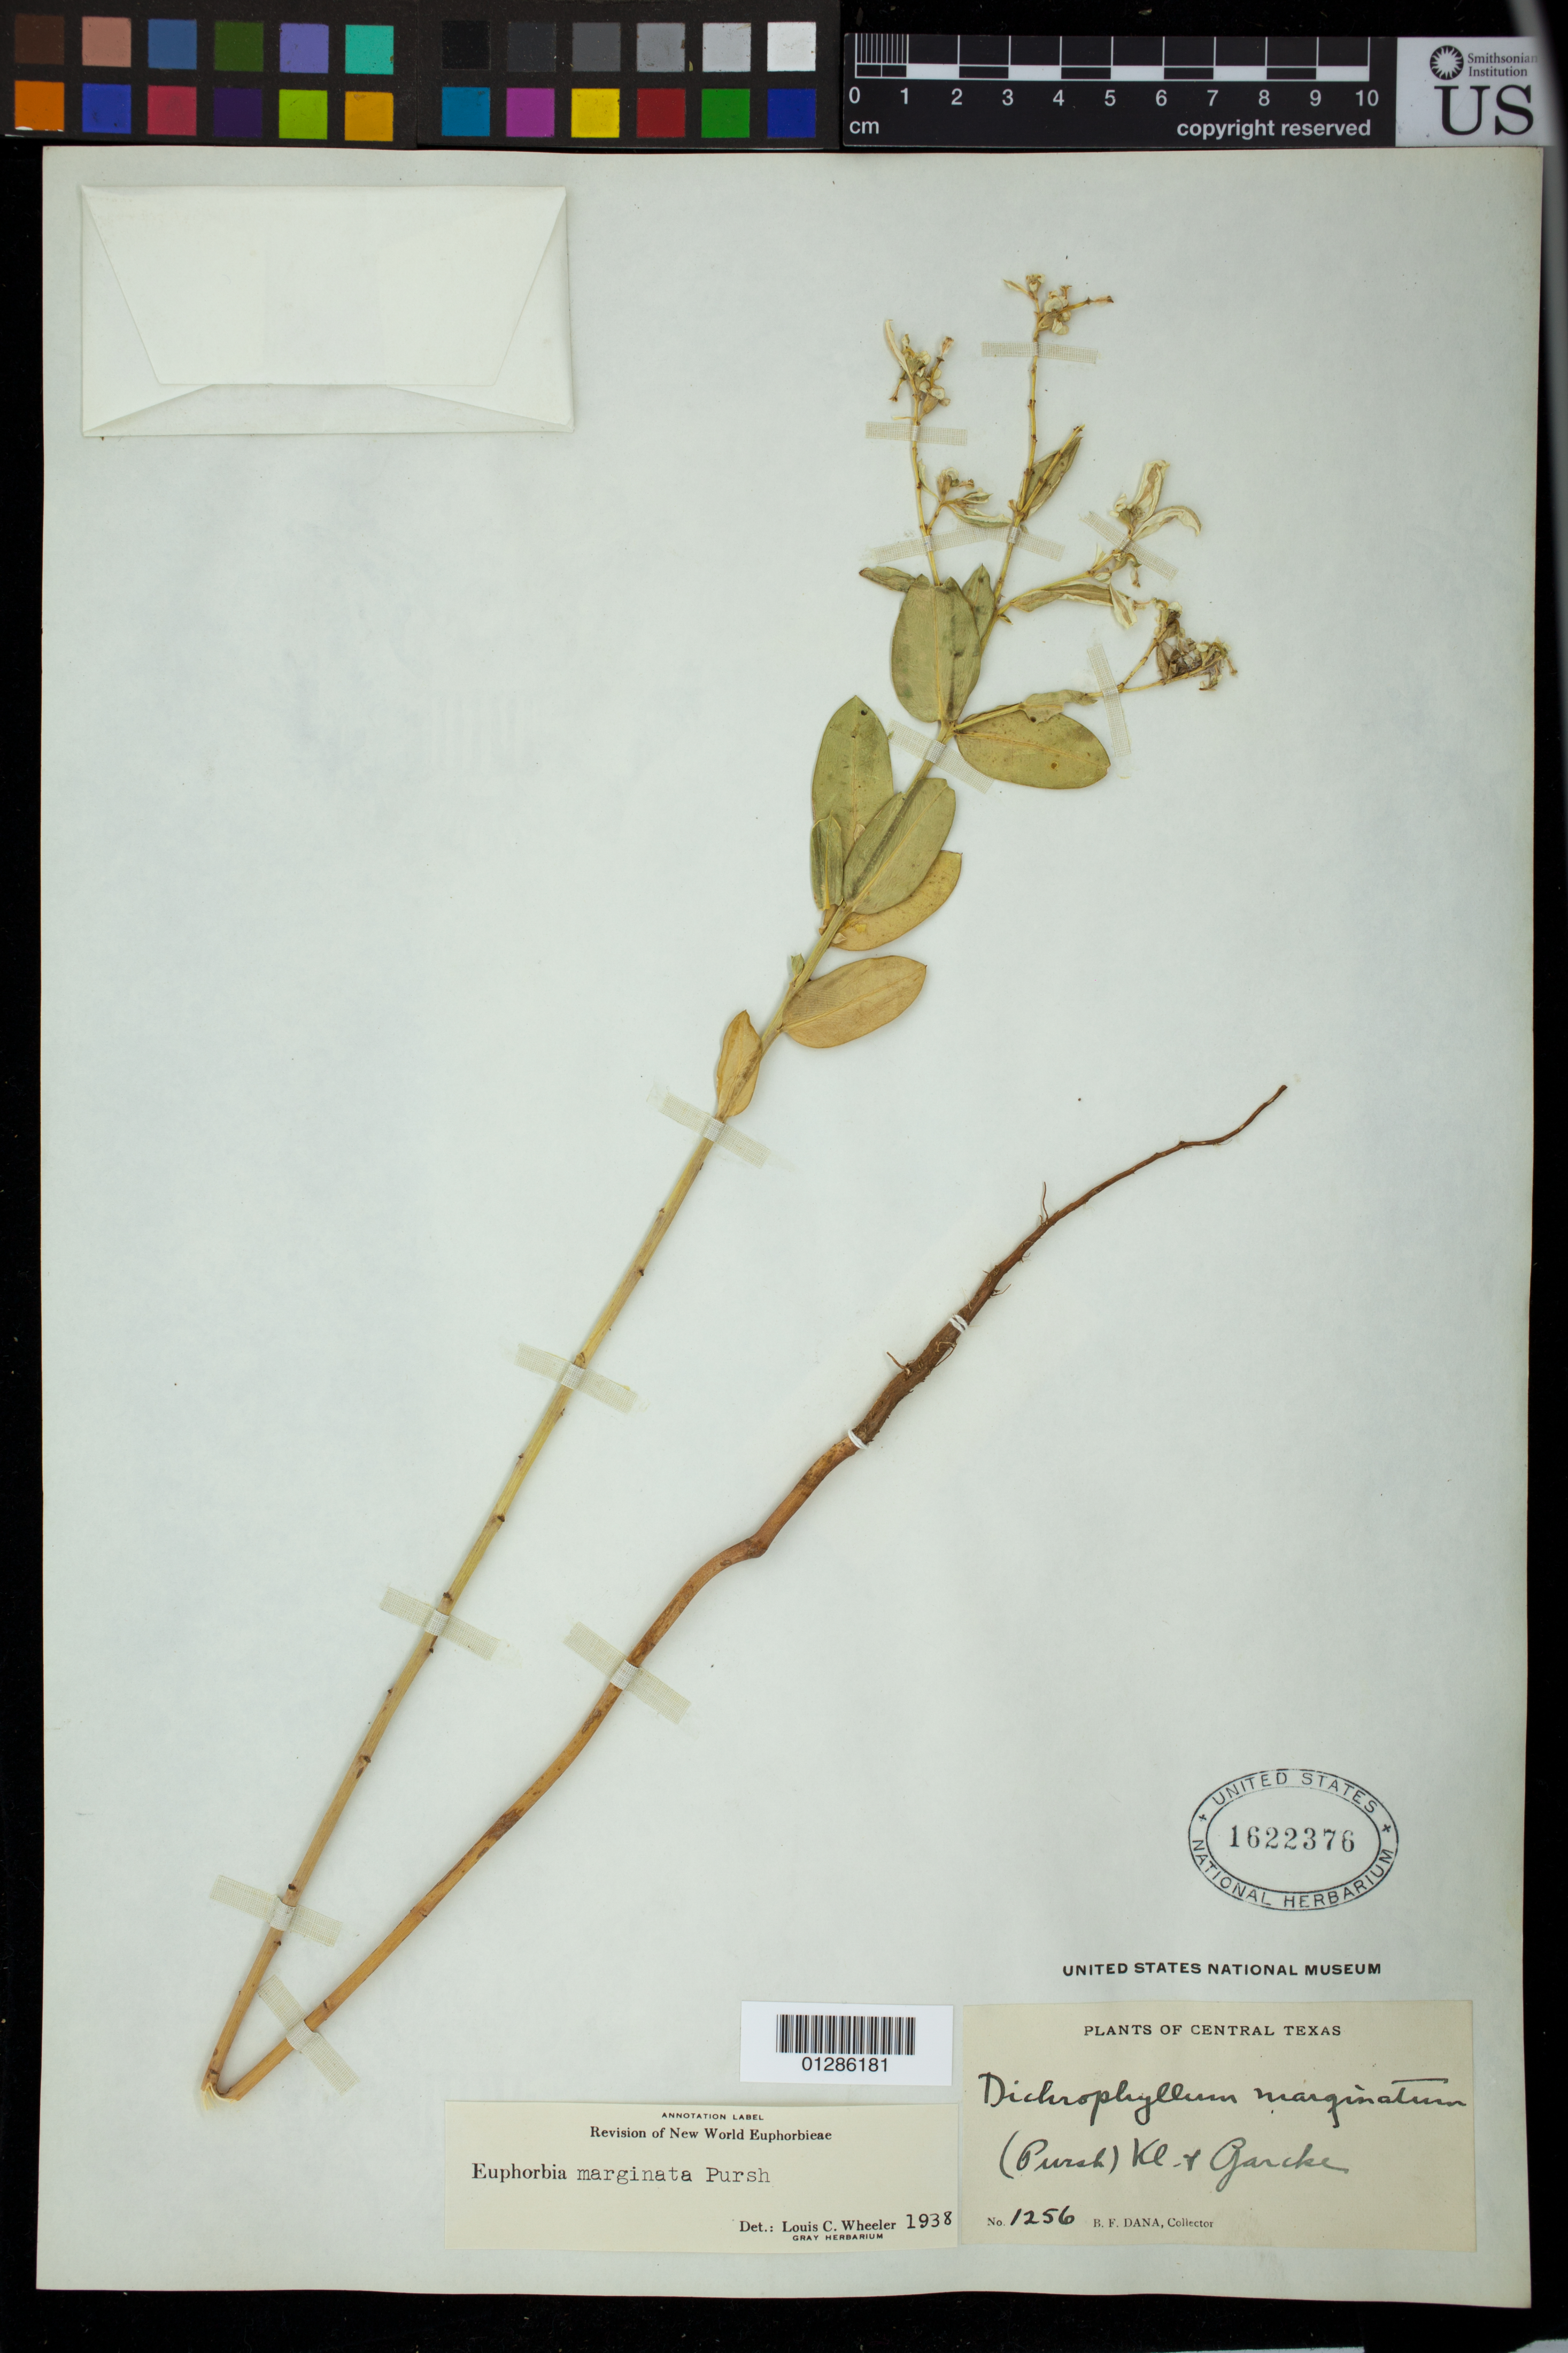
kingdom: Plantae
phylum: Tracheophyta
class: Magnoliopsida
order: Malpighiales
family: Euphorbiaceae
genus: Euphorbia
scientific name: Euphorbia marginata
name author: Pursh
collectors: B. Dana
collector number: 1256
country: United States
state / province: Texas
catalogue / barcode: US 1622376